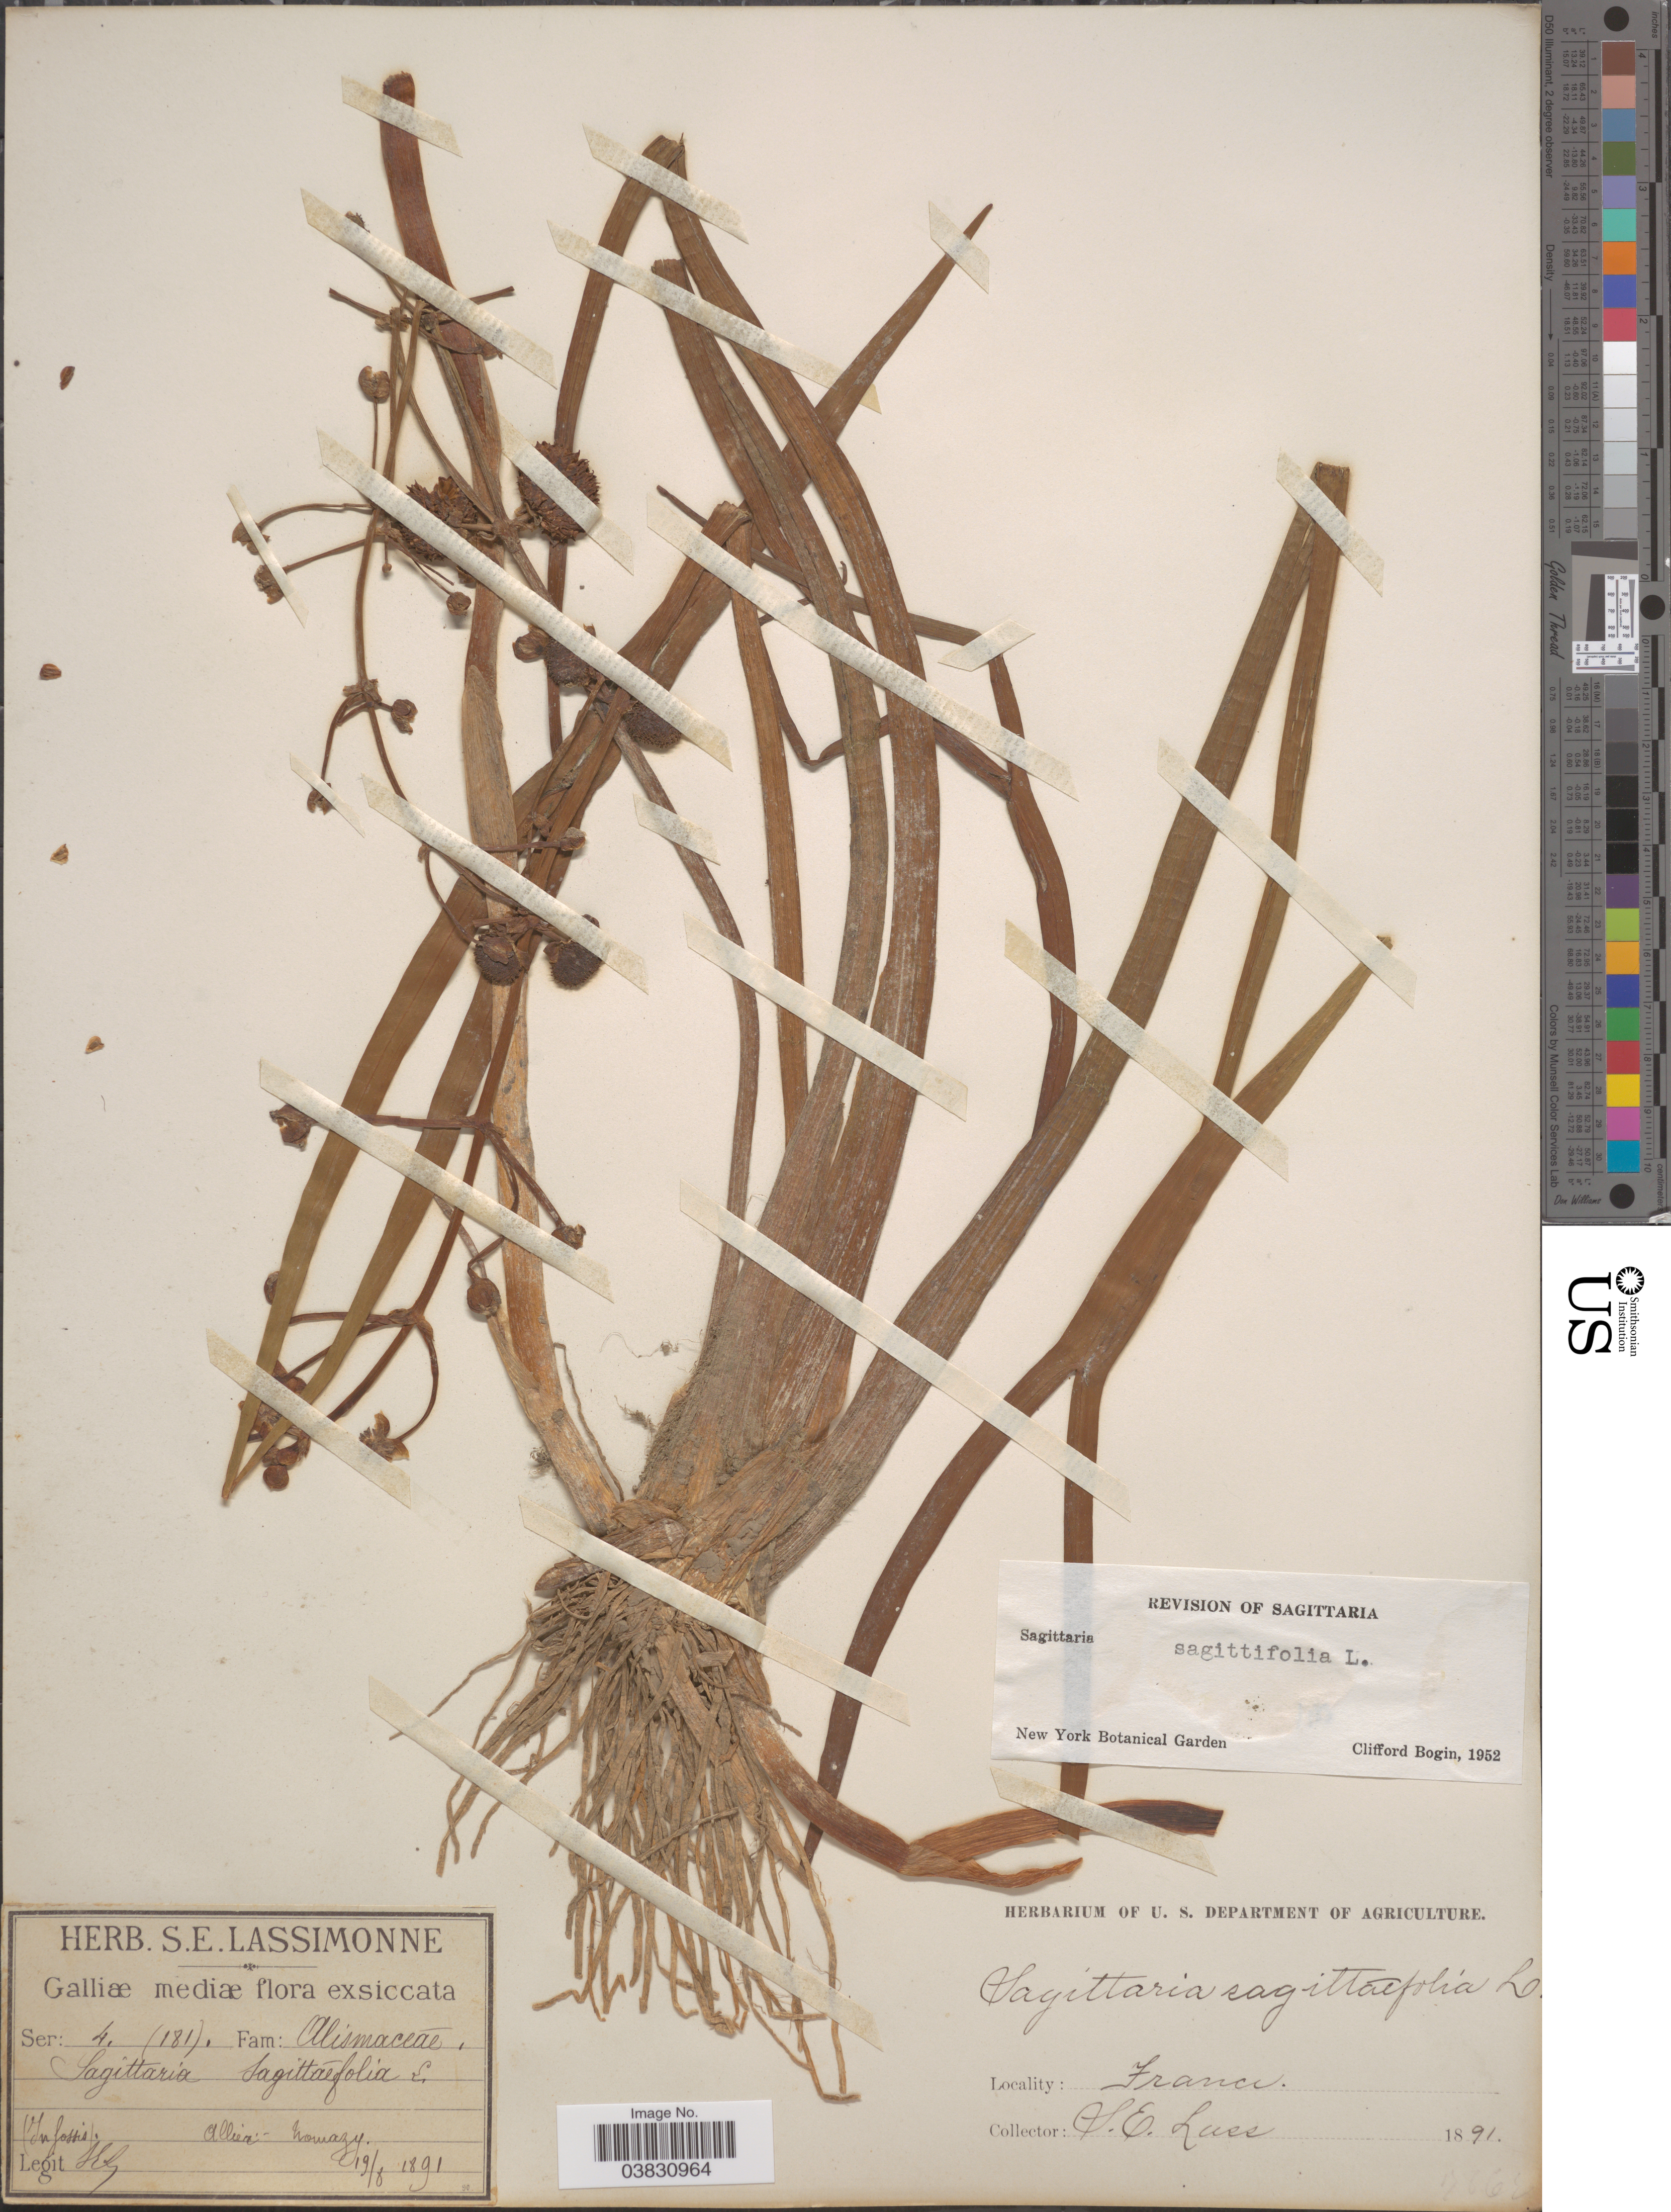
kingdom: Plantae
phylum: Tracheophyta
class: Liliopsida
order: Alismatales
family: Alismataceae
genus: Sagittaria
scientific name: Sagittaria sagittifolia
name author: L.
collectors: S. Lassimonne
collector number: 181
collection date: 1891-08-19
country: France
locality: Galliæ mediæ. Allier.- Nomazy.